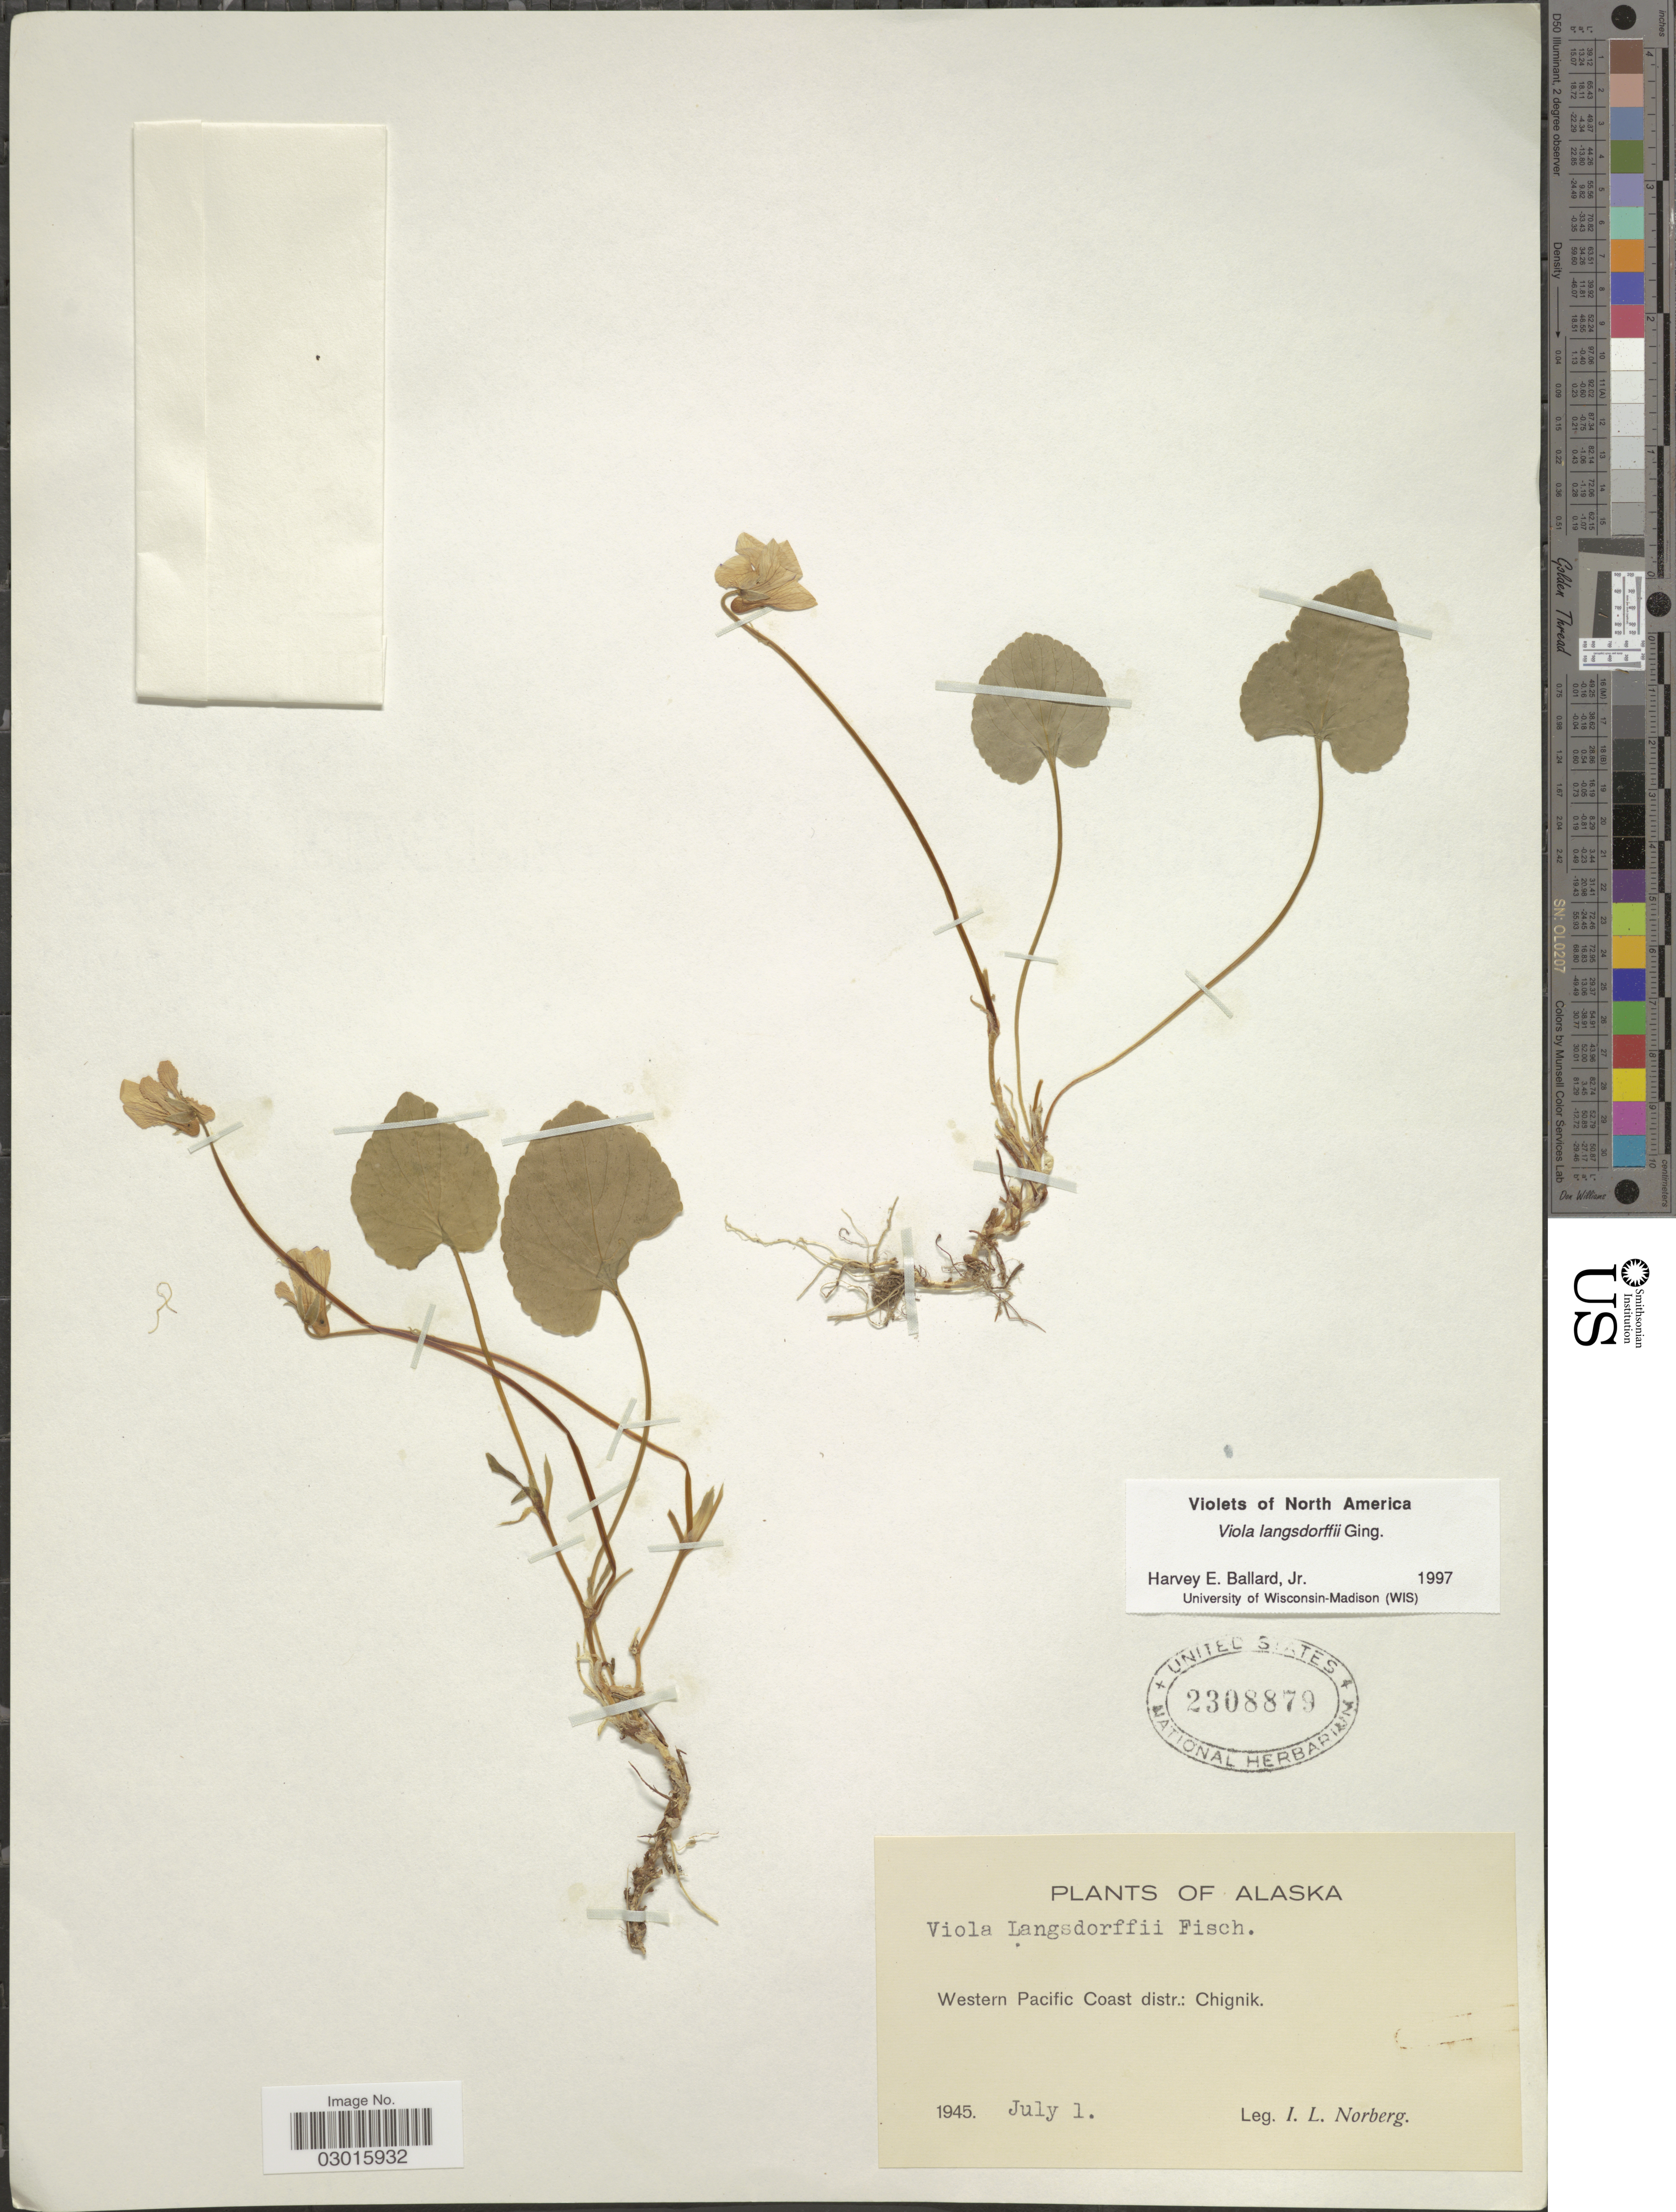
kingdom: Plantae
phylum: Tracheophyta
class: Magnoliopsida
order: Malpighiales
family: Violaceae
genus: Viola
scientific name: Viola langsdorffii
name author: Fisch. ex Ging.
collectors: I. Norberg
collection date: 1945-07-01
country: United States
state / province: Alaska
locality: Western Pacific Coast distr.: Chignik.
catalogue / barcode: US 2308879